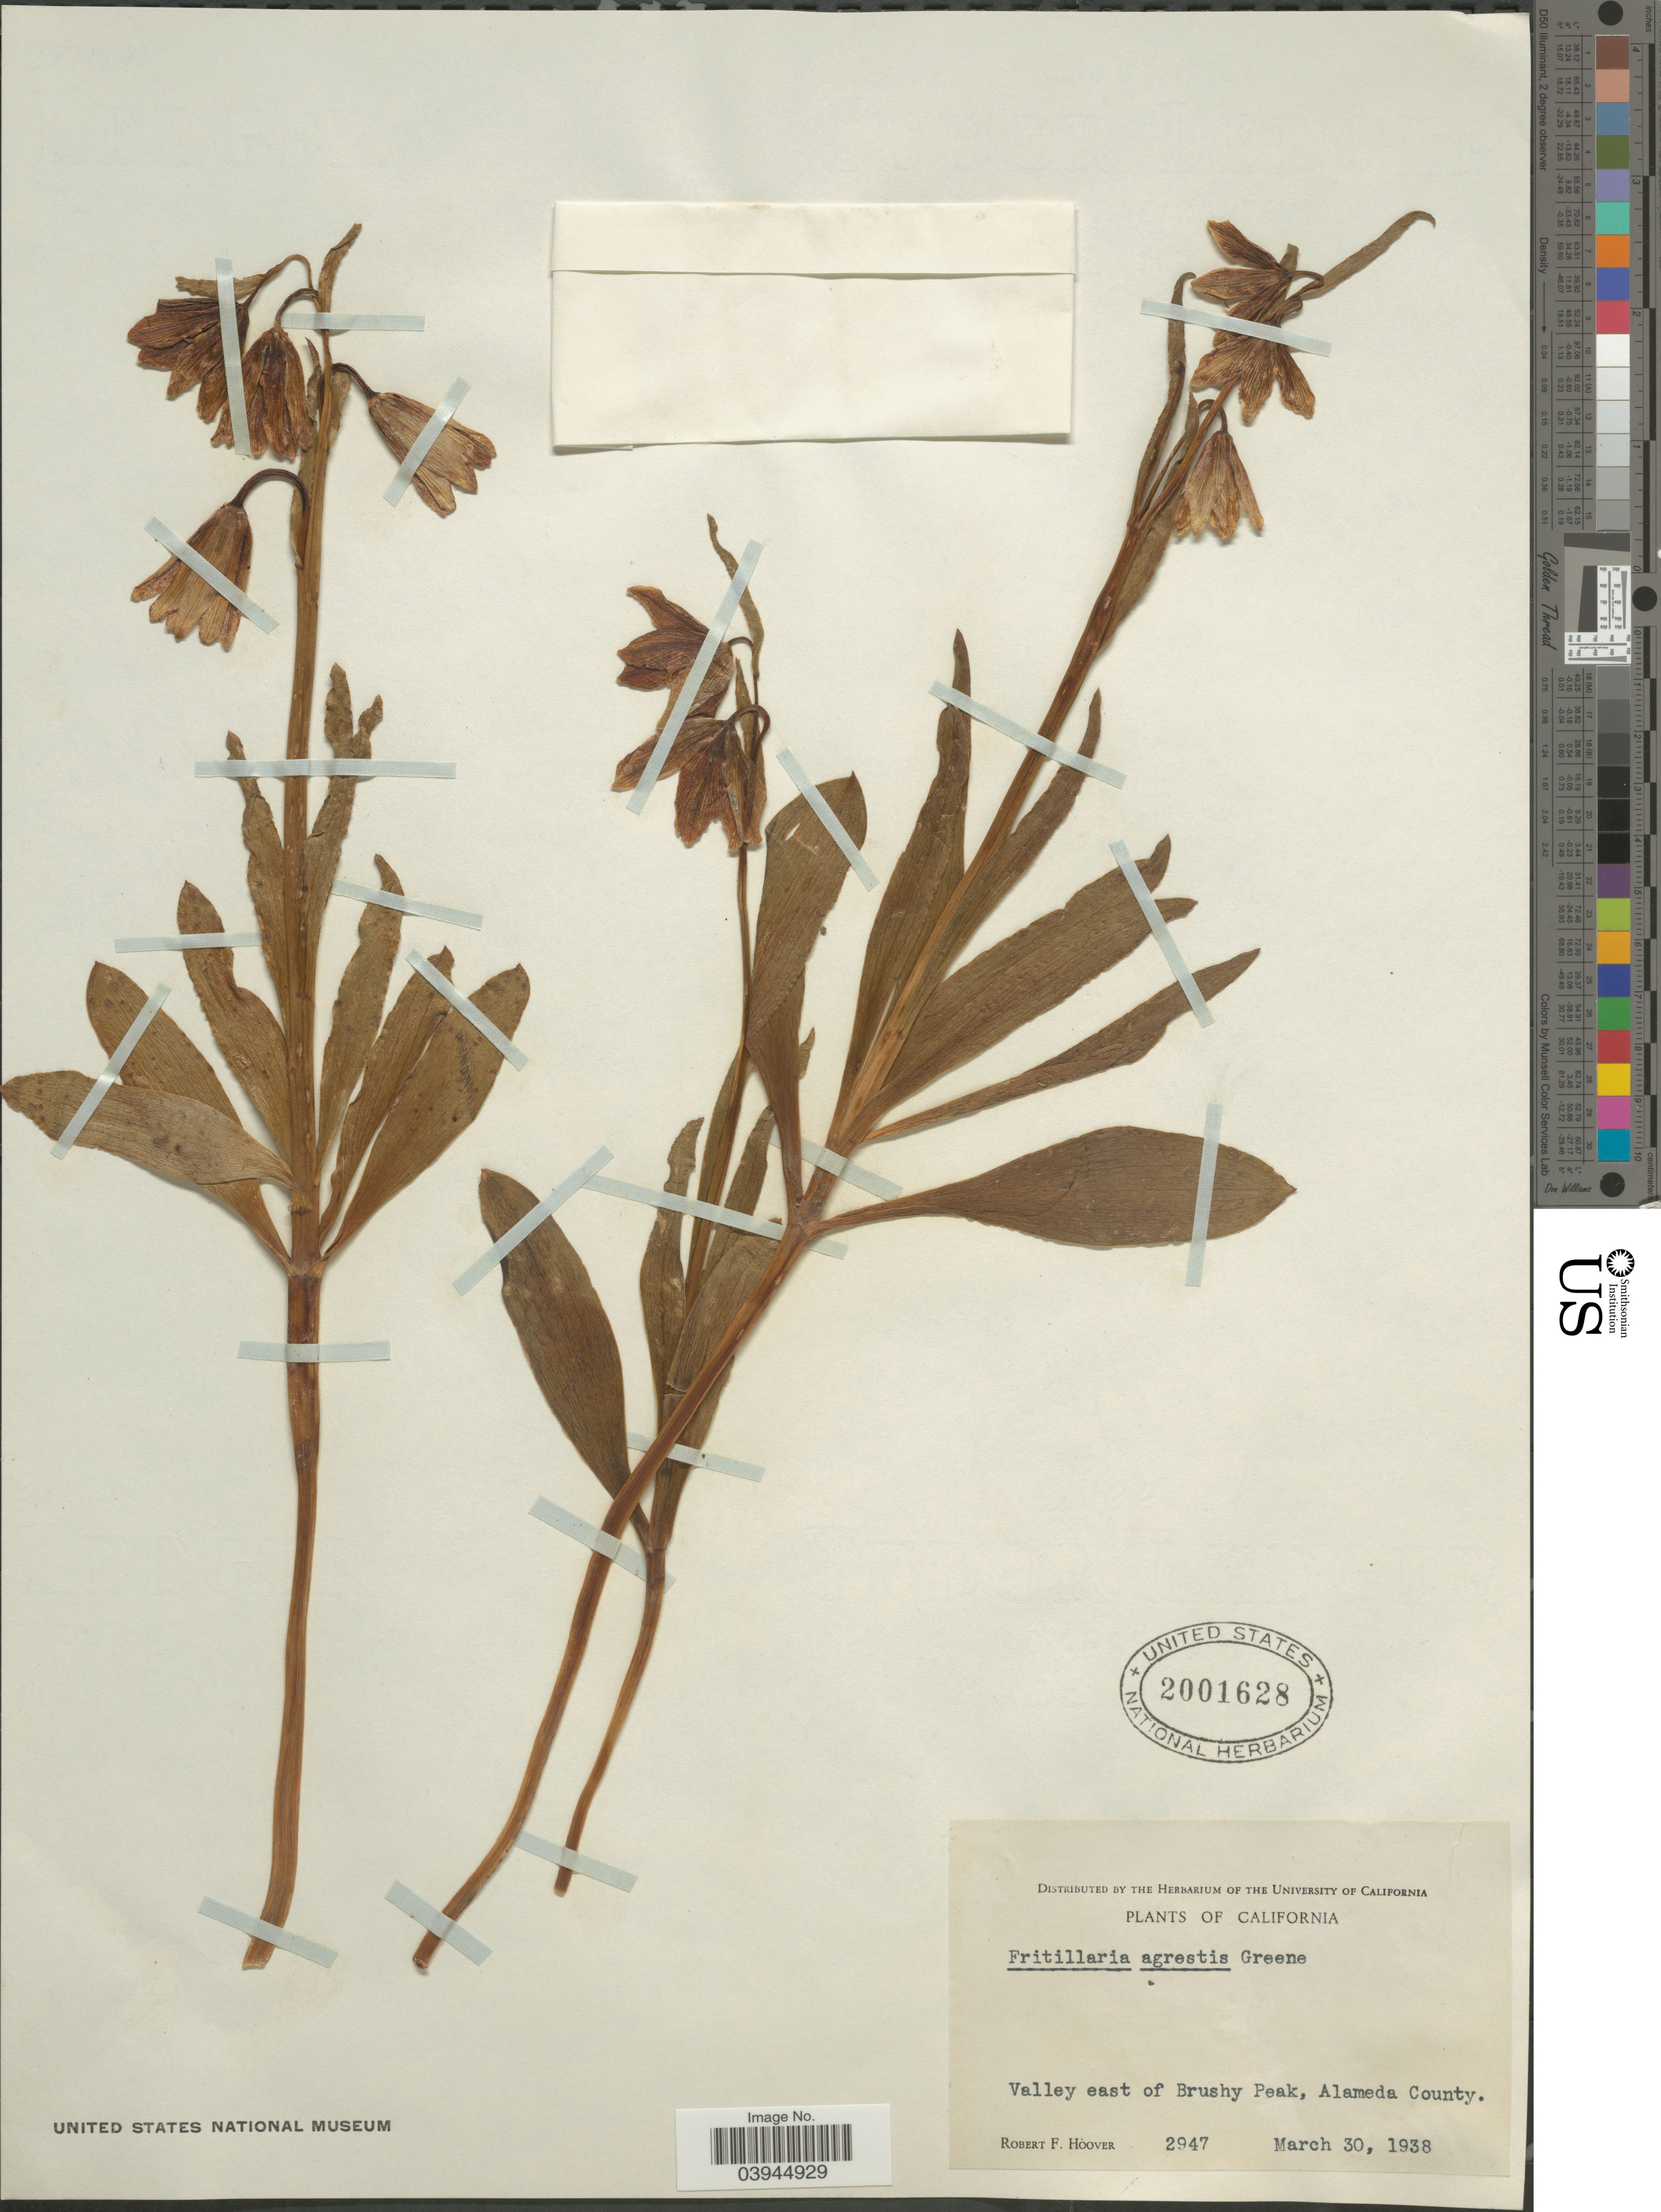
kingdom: Plantae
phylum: Tracheophyta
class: Liliopsida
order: Liliales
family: Liliaceae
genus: Fritillaria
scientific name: Fritillaria agrestis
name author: Greene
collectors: R. F. Hoover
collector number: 2947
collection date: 1938-03-30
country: United States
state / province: California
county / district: Alameda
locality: Valley east of Brushy Peak, Alameda County.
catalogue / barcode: US 2001628